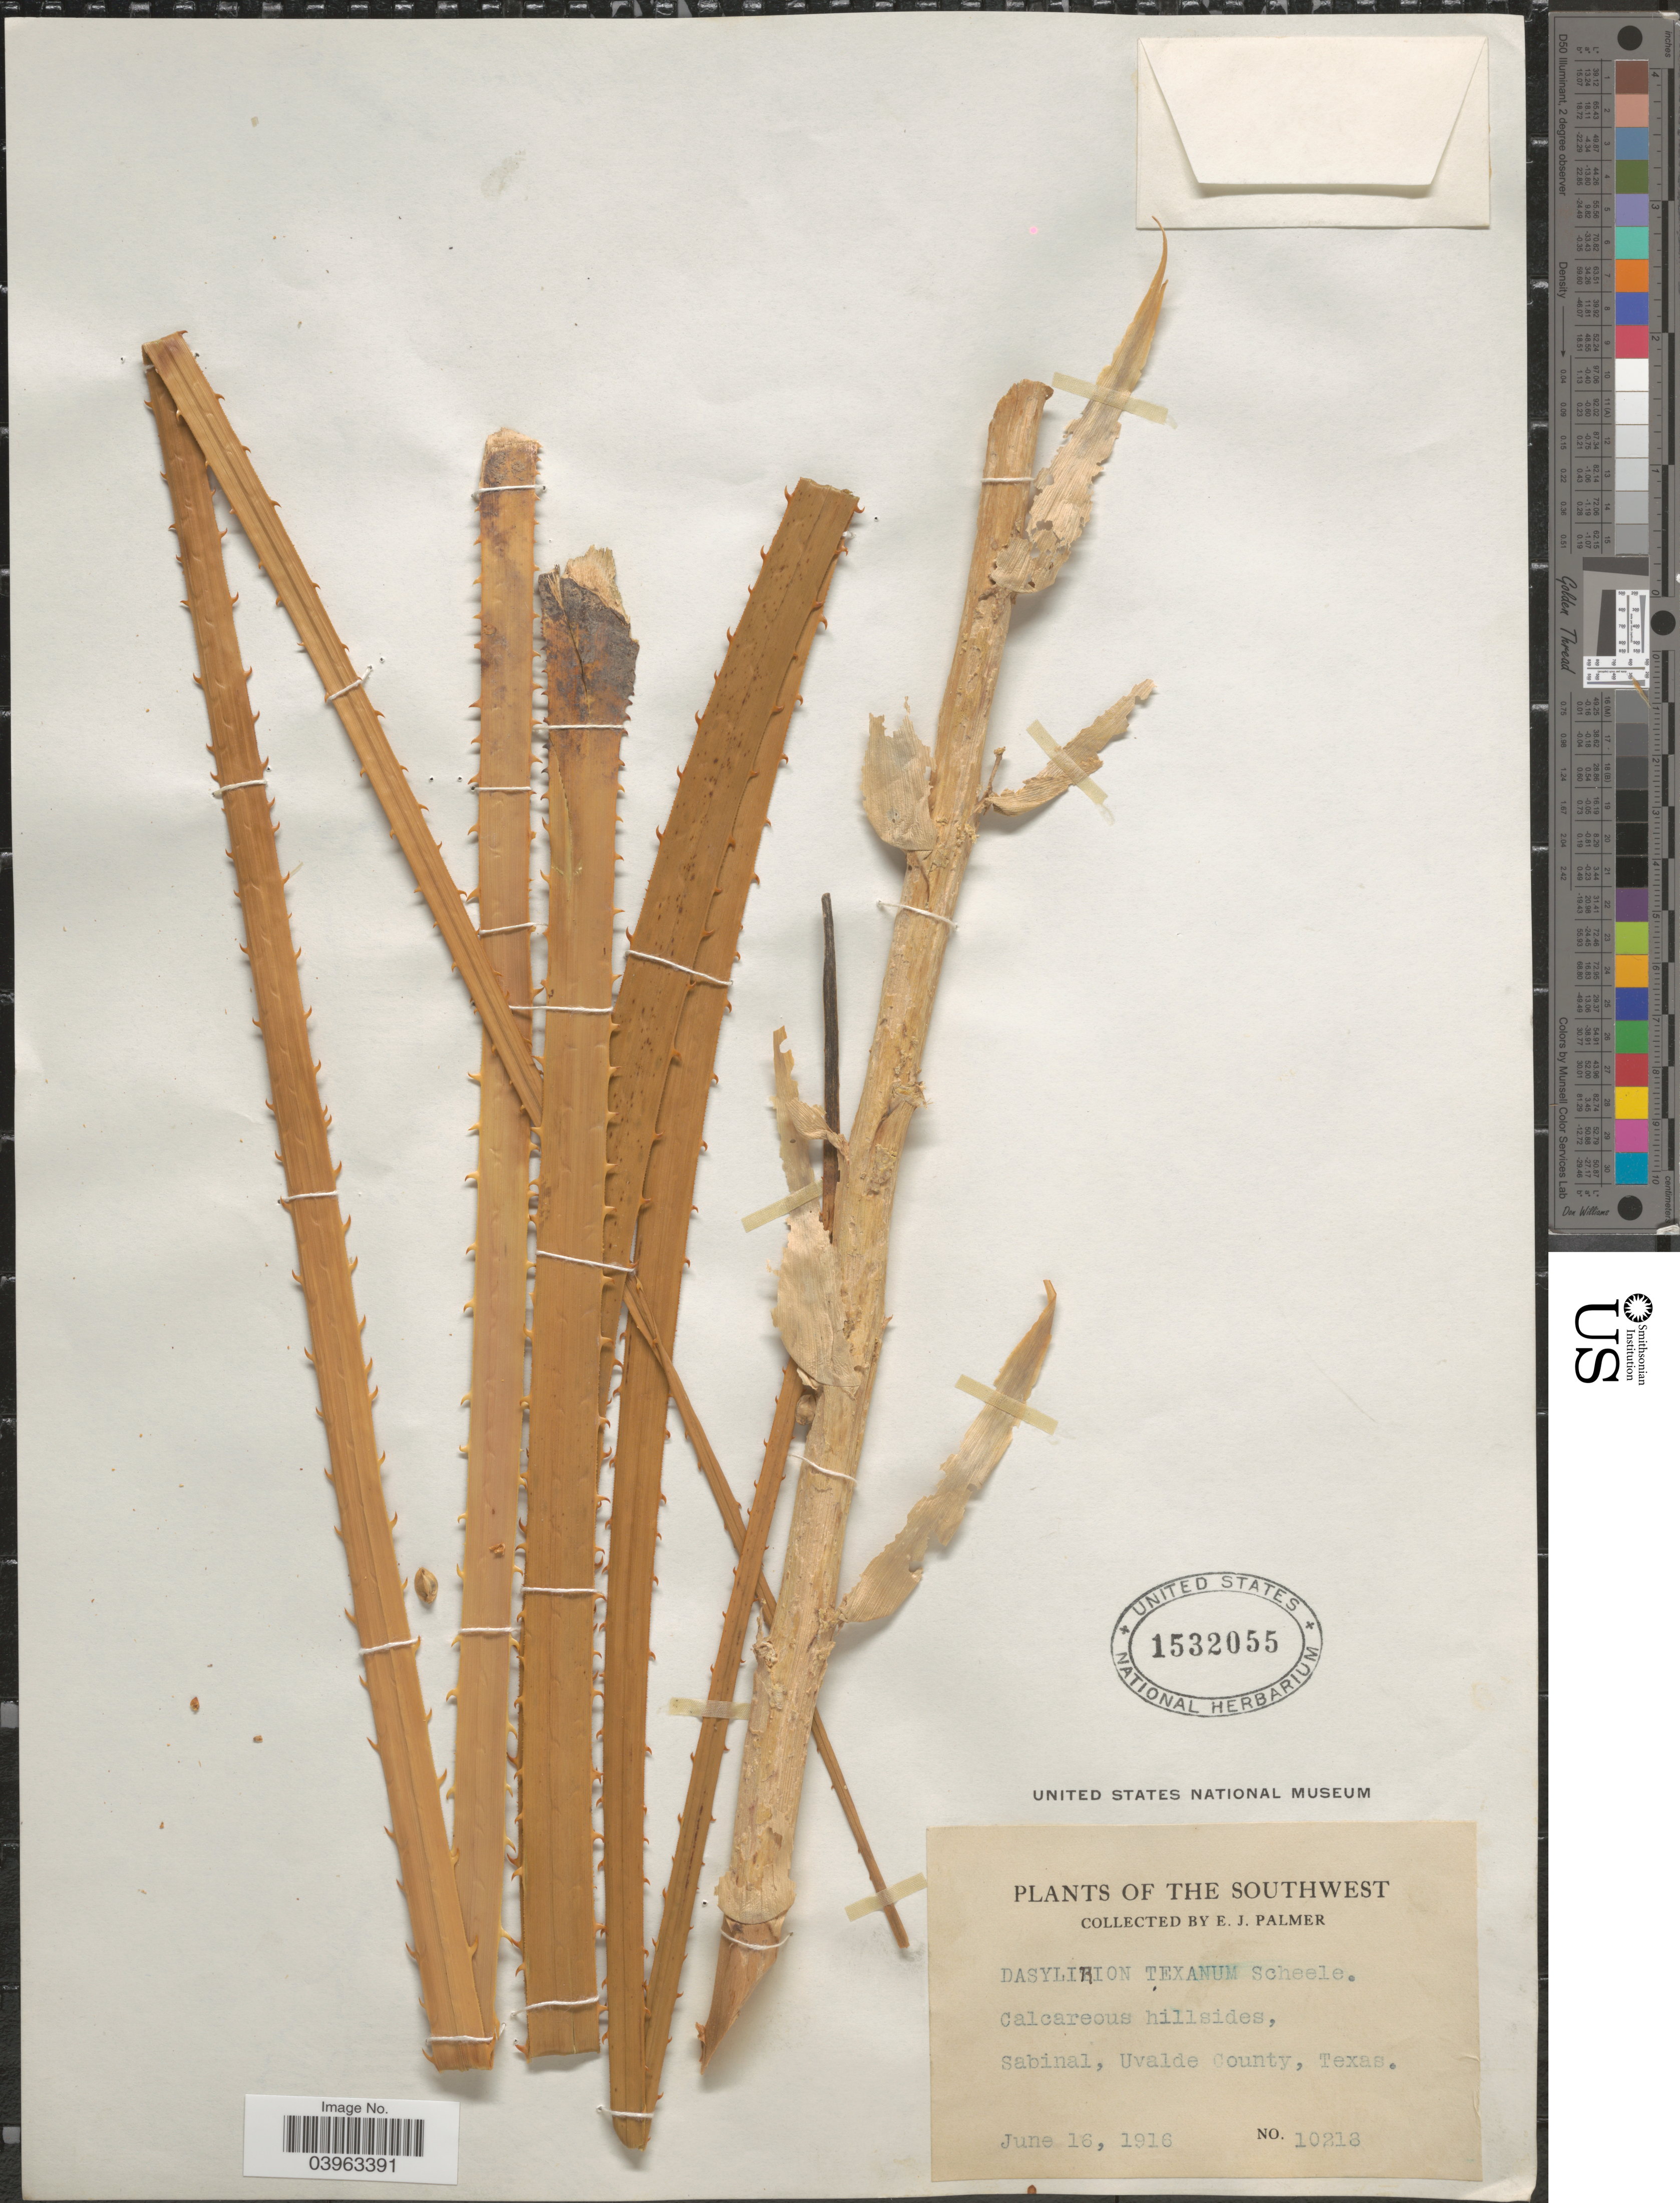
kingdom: Plantae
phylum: Tracheophyta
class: Liliopsida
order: Asparagales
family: Asparagaceae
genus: Dasylirion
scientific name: Dasylirion texanum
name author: Scheele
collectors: E. J. Palmer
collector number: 10213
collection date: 1916-06-16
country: United States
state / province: Texas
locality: The Southwest. Calcareous hillsides, Sabinal, Uvalde County.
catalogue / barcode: US 1532055